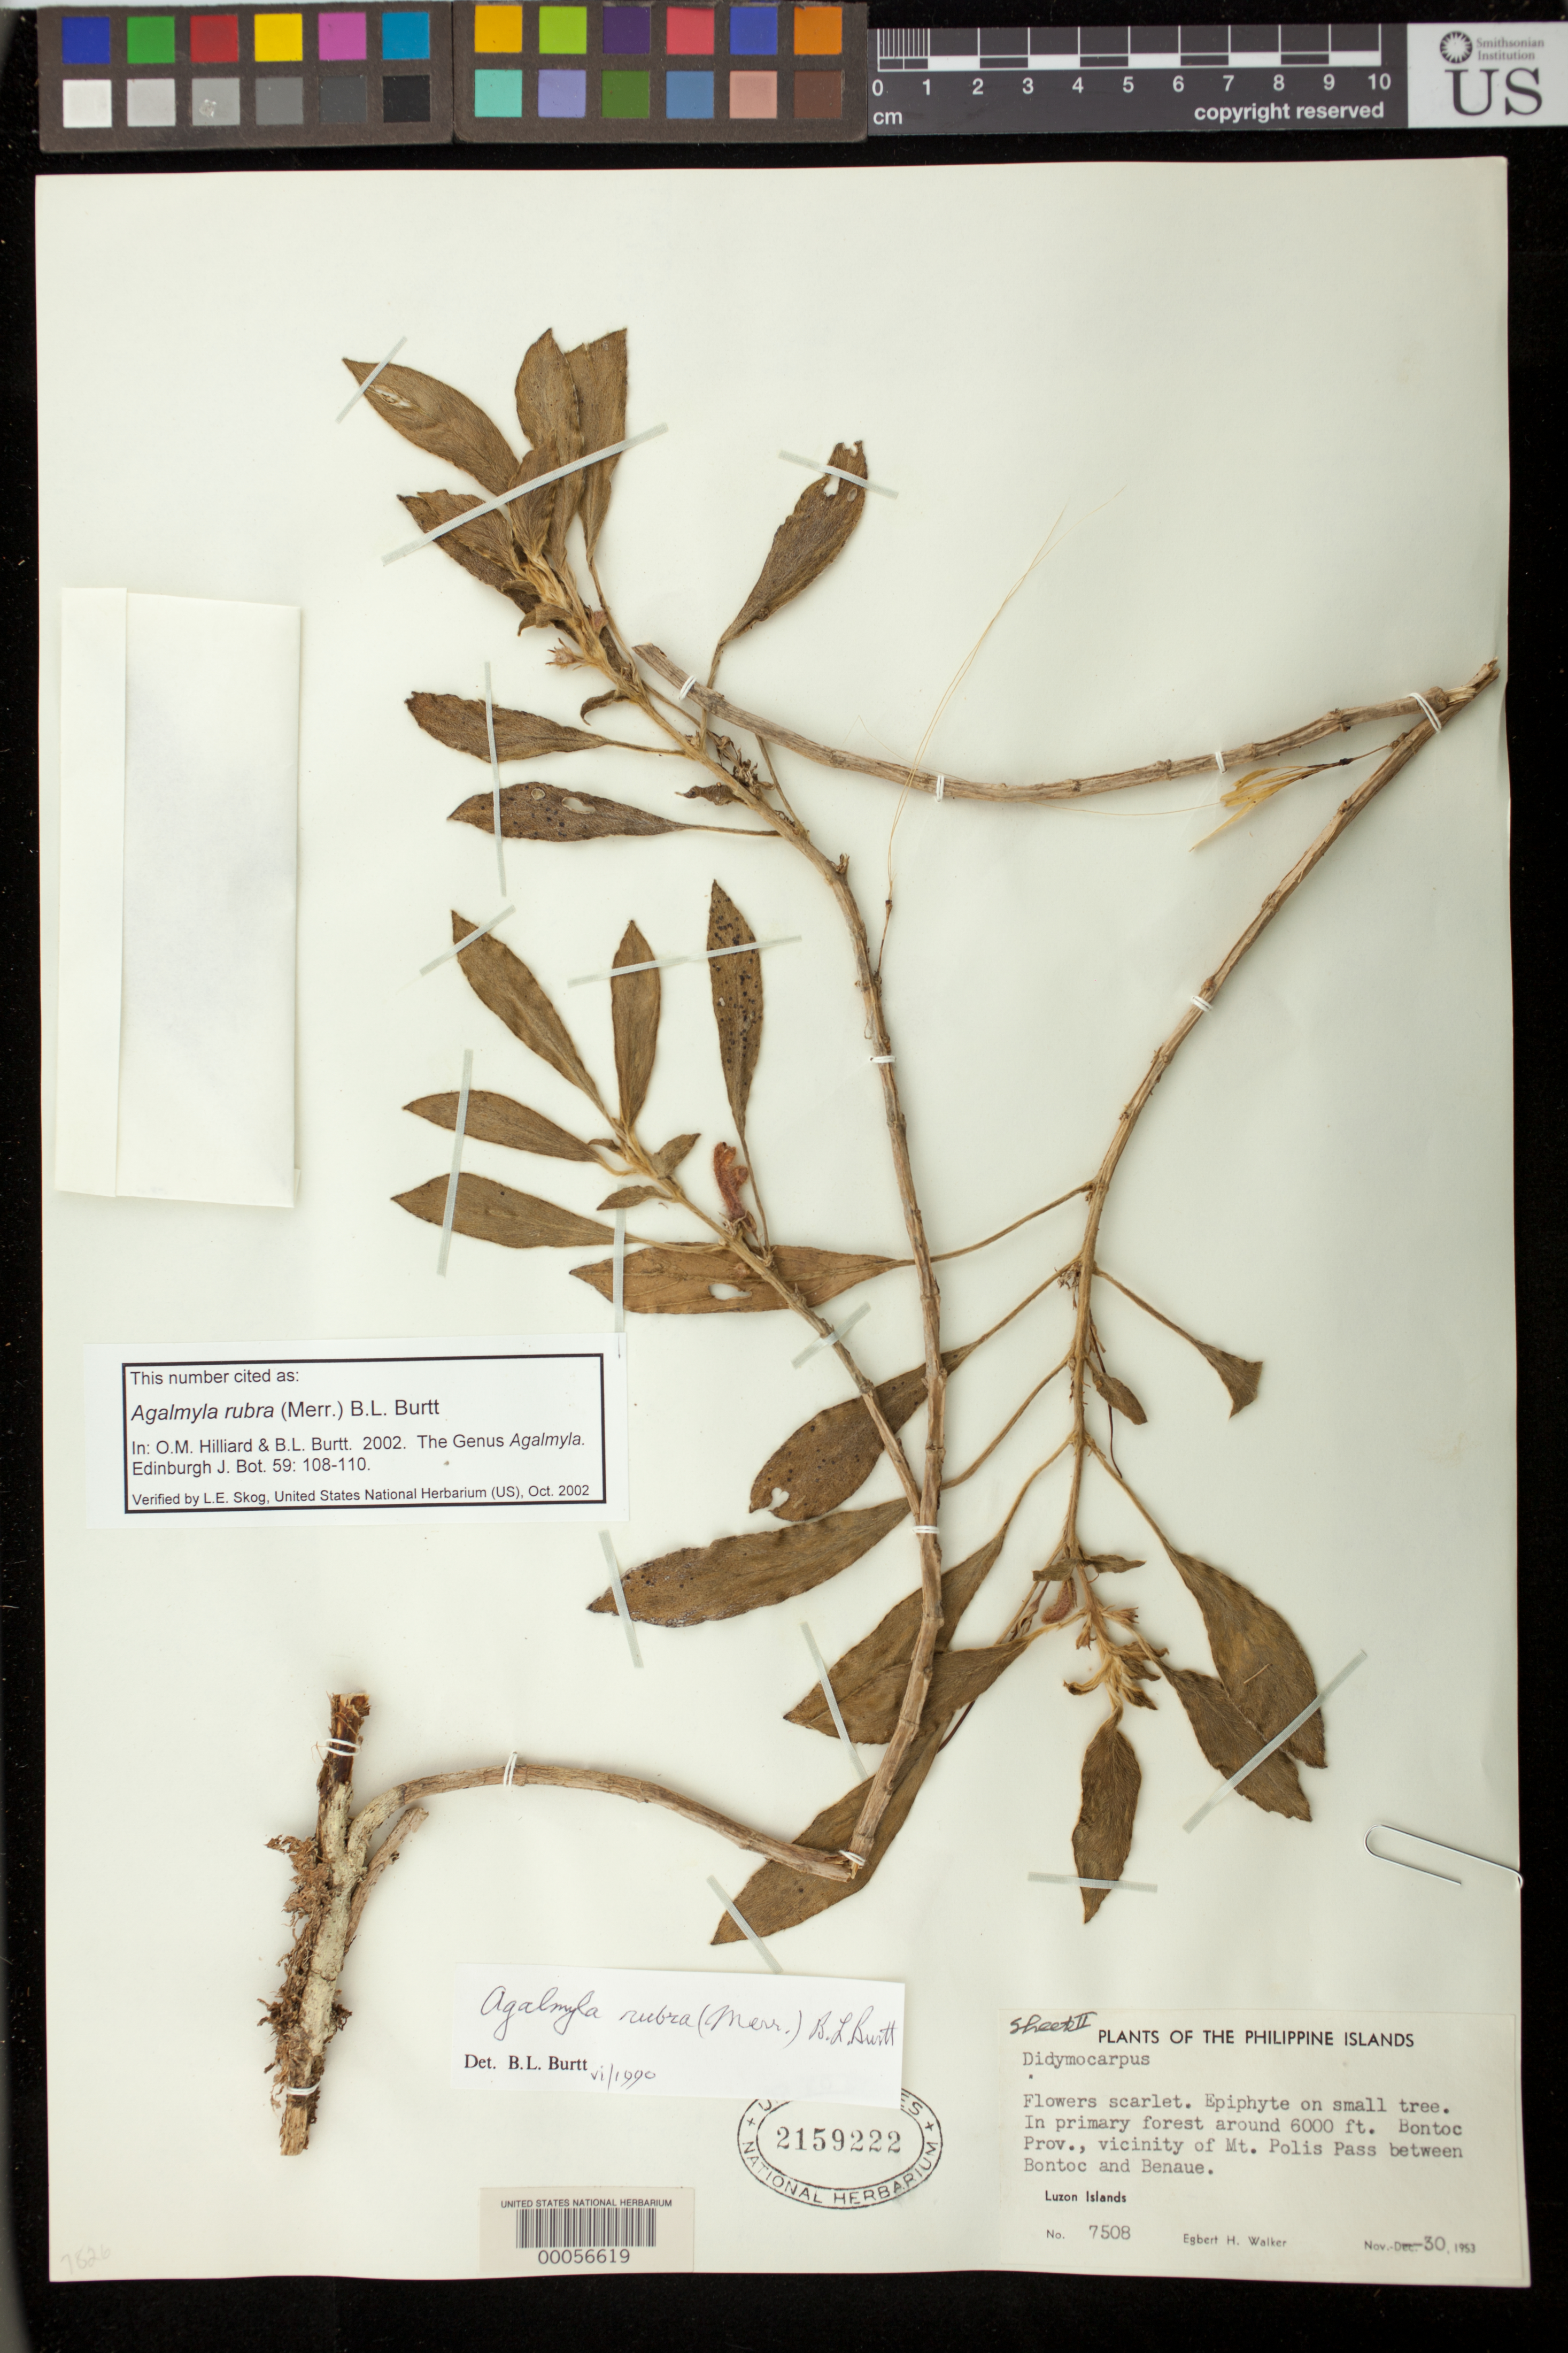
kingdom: Plantae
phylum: Tracheophyta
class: Magnoliopsida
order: Lamiales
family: Gesneriaceae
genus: Agalmyla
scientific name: Agalmyla rubra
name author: (Merr.) B.L. Burtt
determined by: Hilliard, O. M.; Burtt, B. L.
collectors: E. H. Walker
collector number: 7508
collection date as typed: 30 Nov 1953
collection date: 1953-11-30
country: Philippines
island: Luzon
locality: Bontoc Province, vicinity of Mt. Polis Pass between Bontoc and Benaue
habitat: Primary forest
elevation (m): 1829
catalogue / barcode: US 2159222